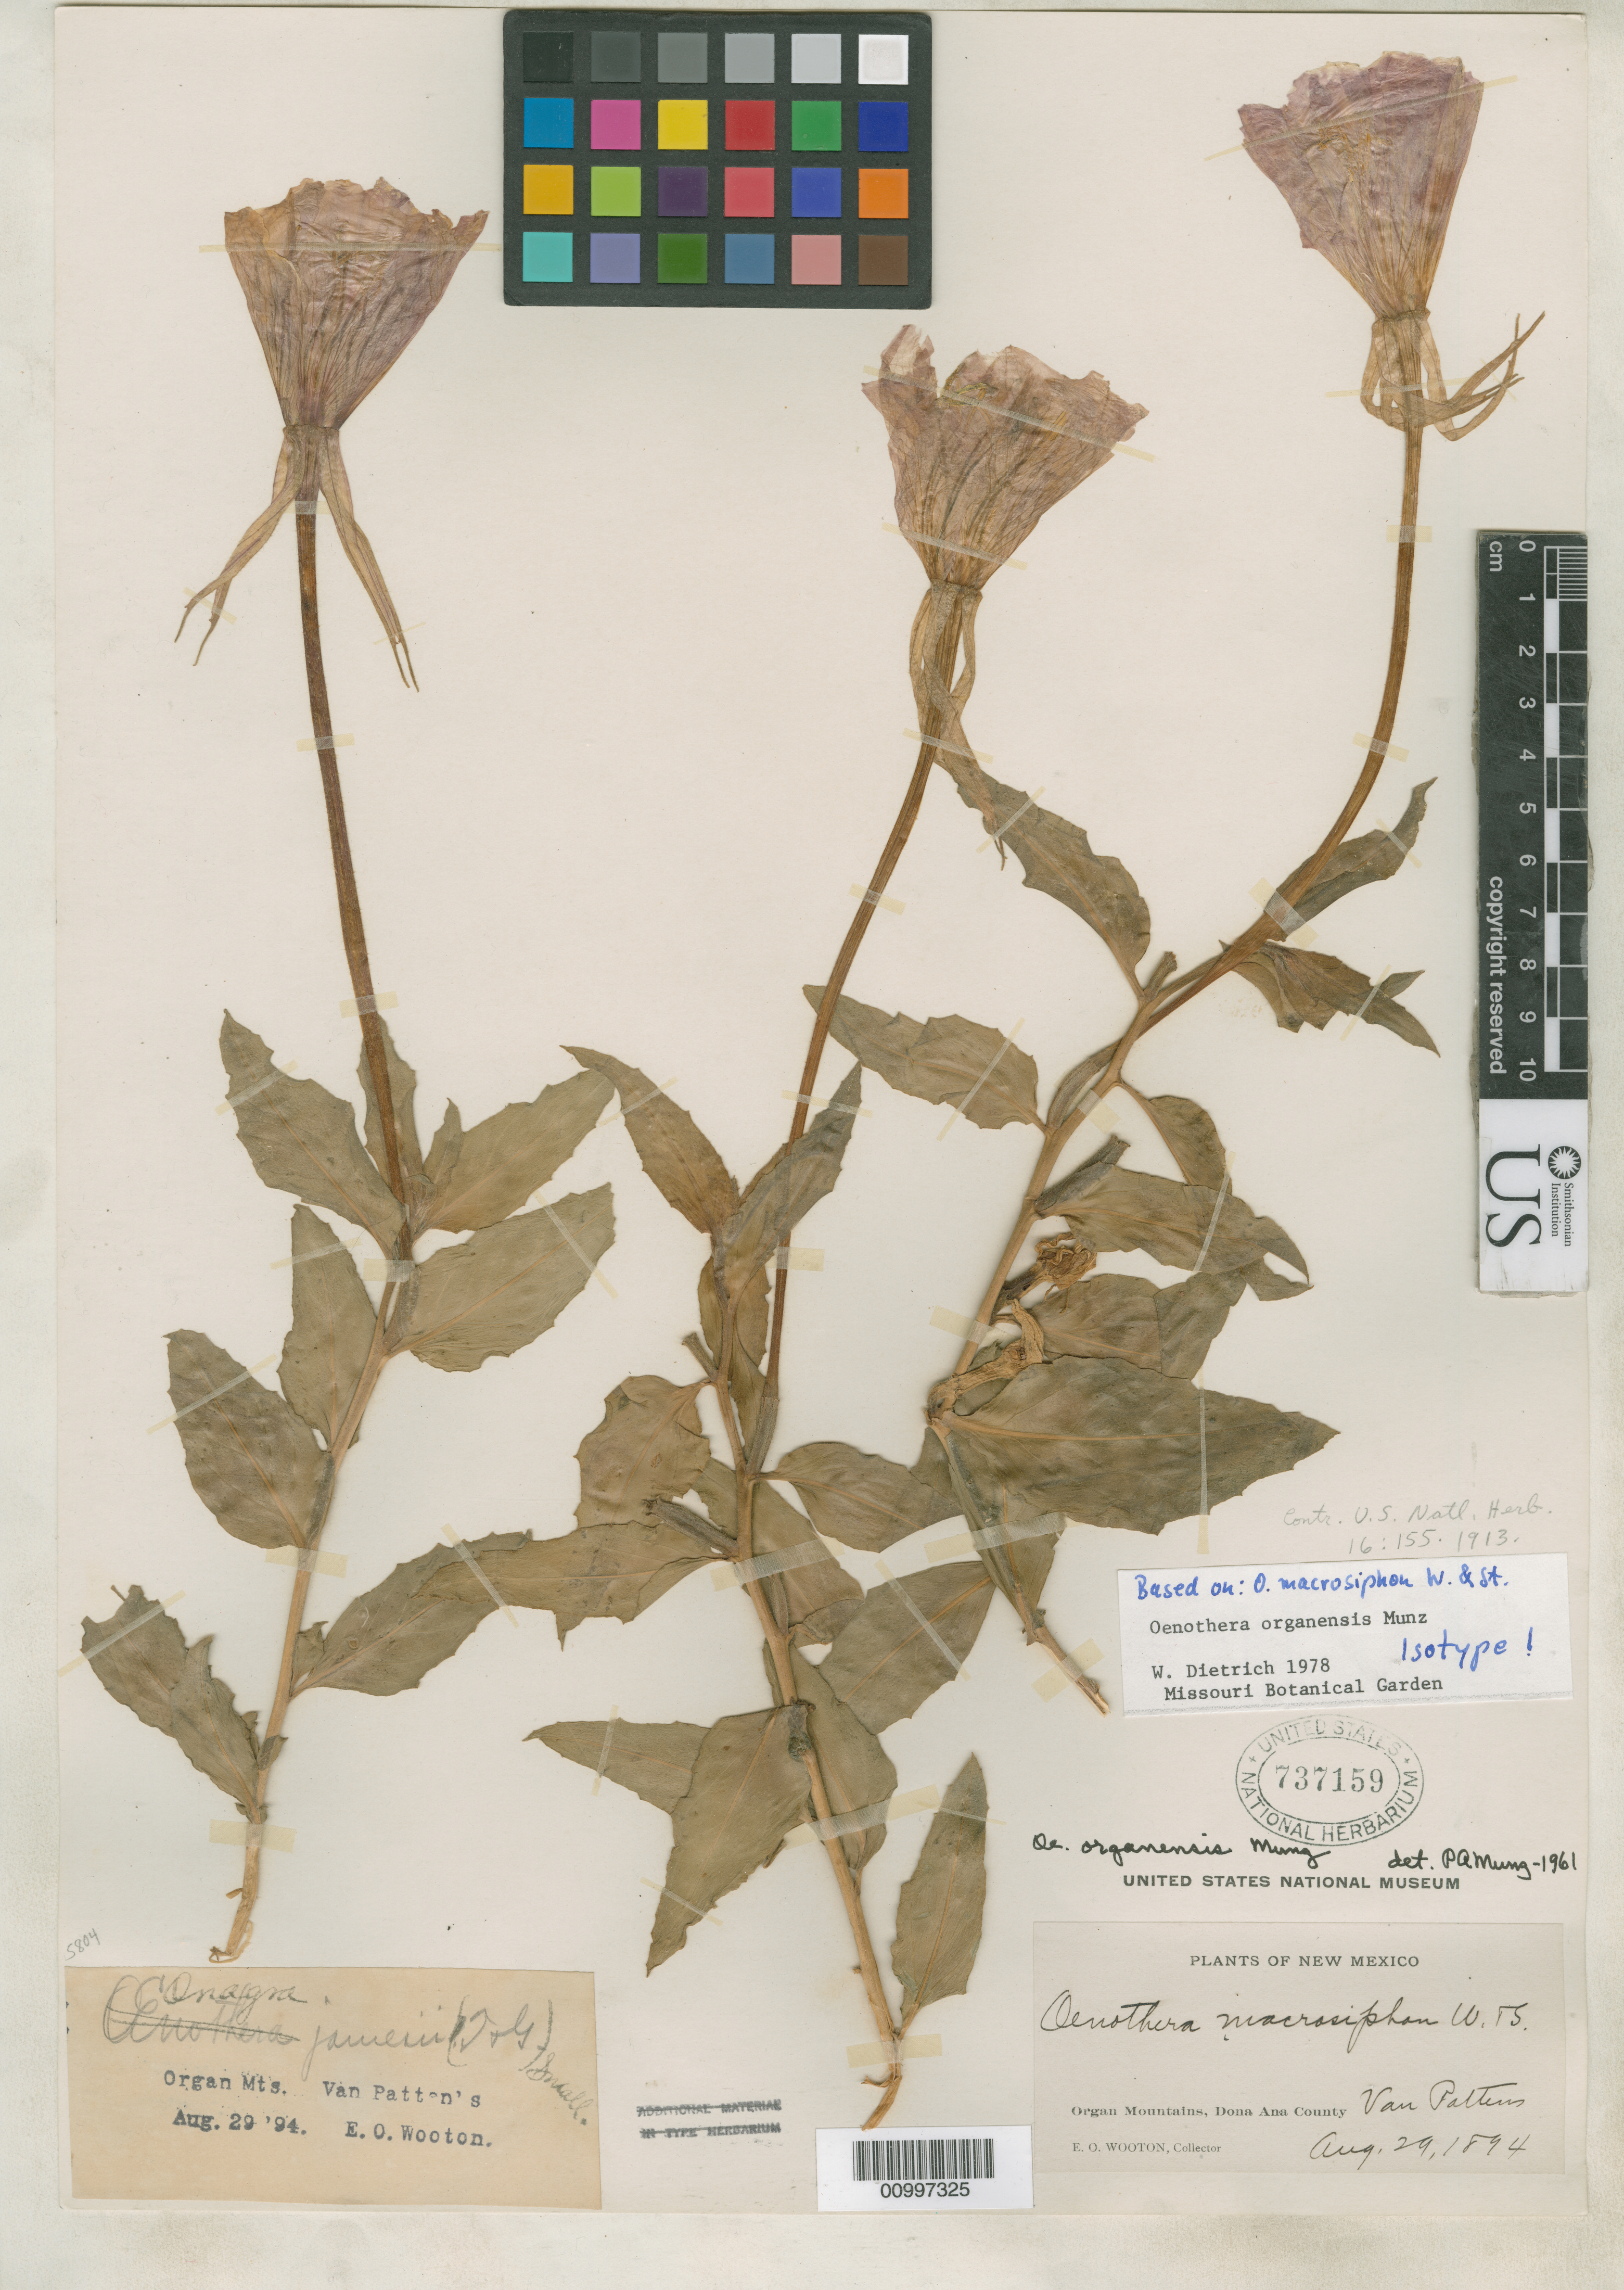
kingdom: Plantae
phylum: Tracheophyta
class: Magnoliopsida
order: Myrtales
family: Onagraceae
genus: Oenothera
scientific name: Oenothera macrosiphon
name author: Wooton & Standl.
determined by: Dietrich, W.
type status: Isotype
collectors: E. O. Wooton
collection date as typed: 29 Aug 1894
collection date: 1894-08-29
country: United States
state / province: New Mexico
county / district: Dona Ana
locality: Organ Mountains.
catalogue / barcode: US 737159